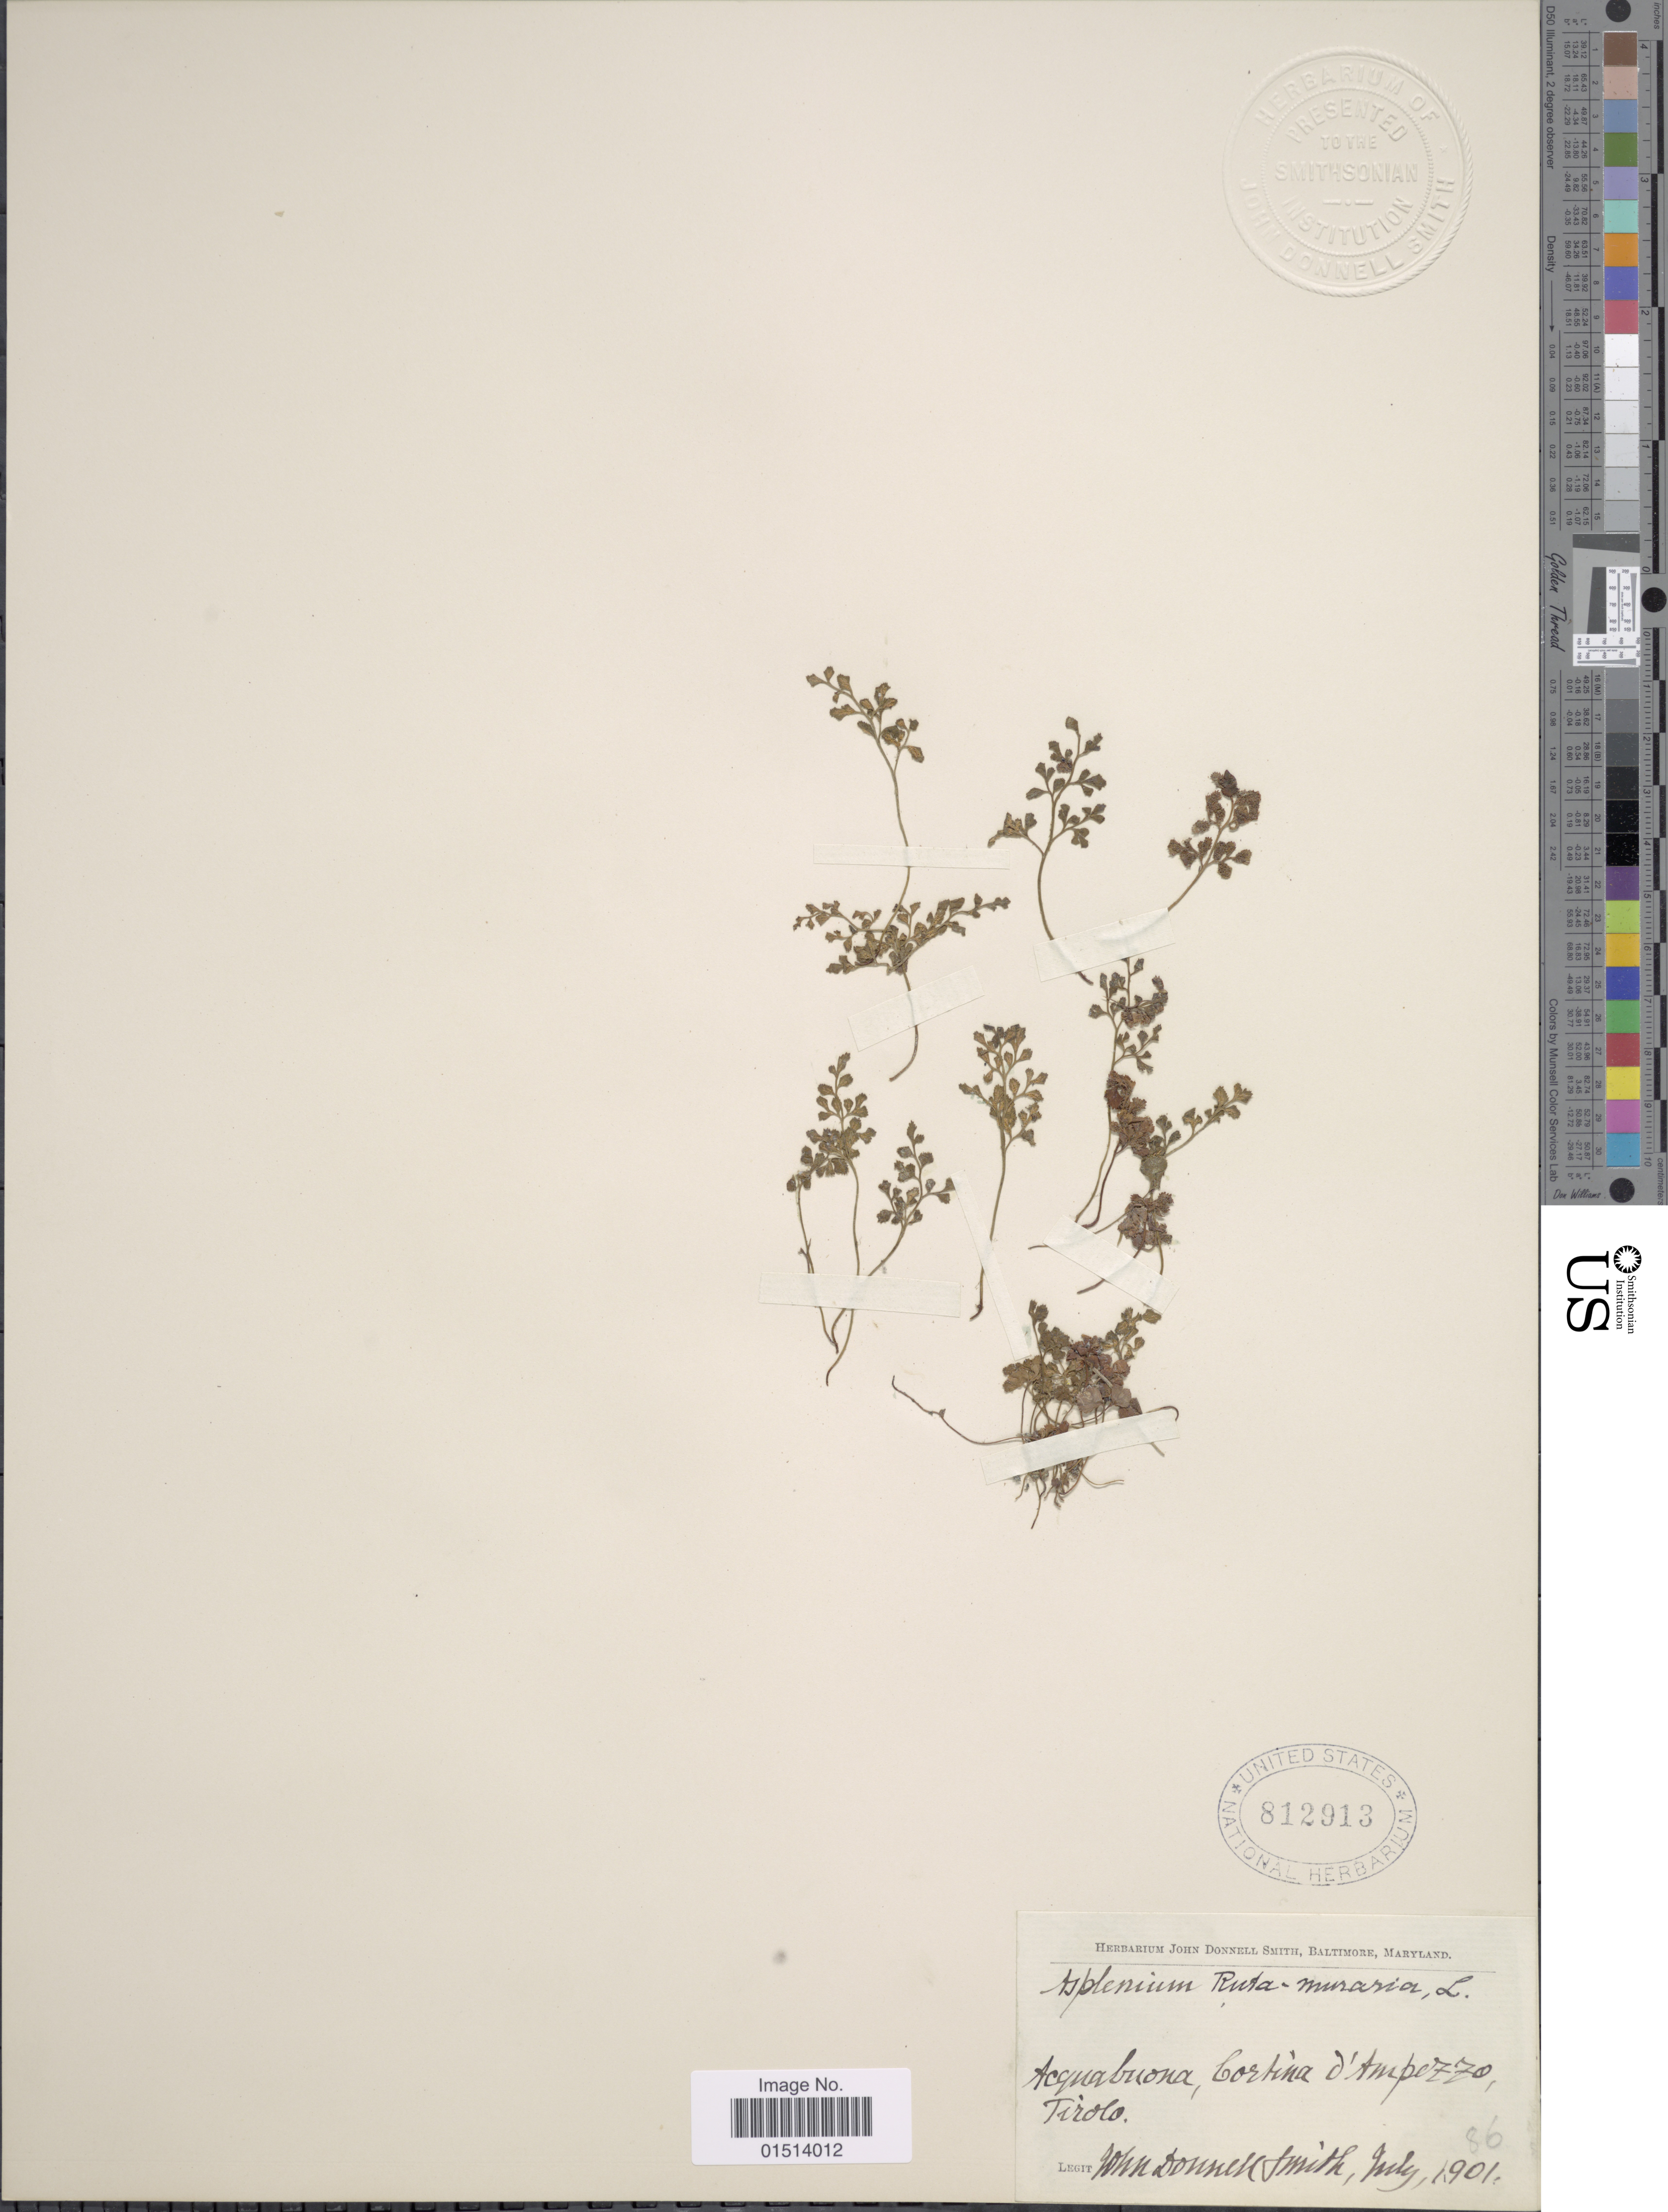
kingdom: Plantae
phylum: Tracheophyta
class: Polypodiopsida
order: Polypodiales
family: Aspleniaceae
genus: Asplenium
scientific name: Asplenium ruta-muraria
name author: L.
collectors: J. Donnell Smith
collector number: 86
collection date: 1901-07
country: Italy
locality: Acquabuona, Cortina O'Ampezzo, Tirolo [interpreted]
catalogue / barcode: US 812913